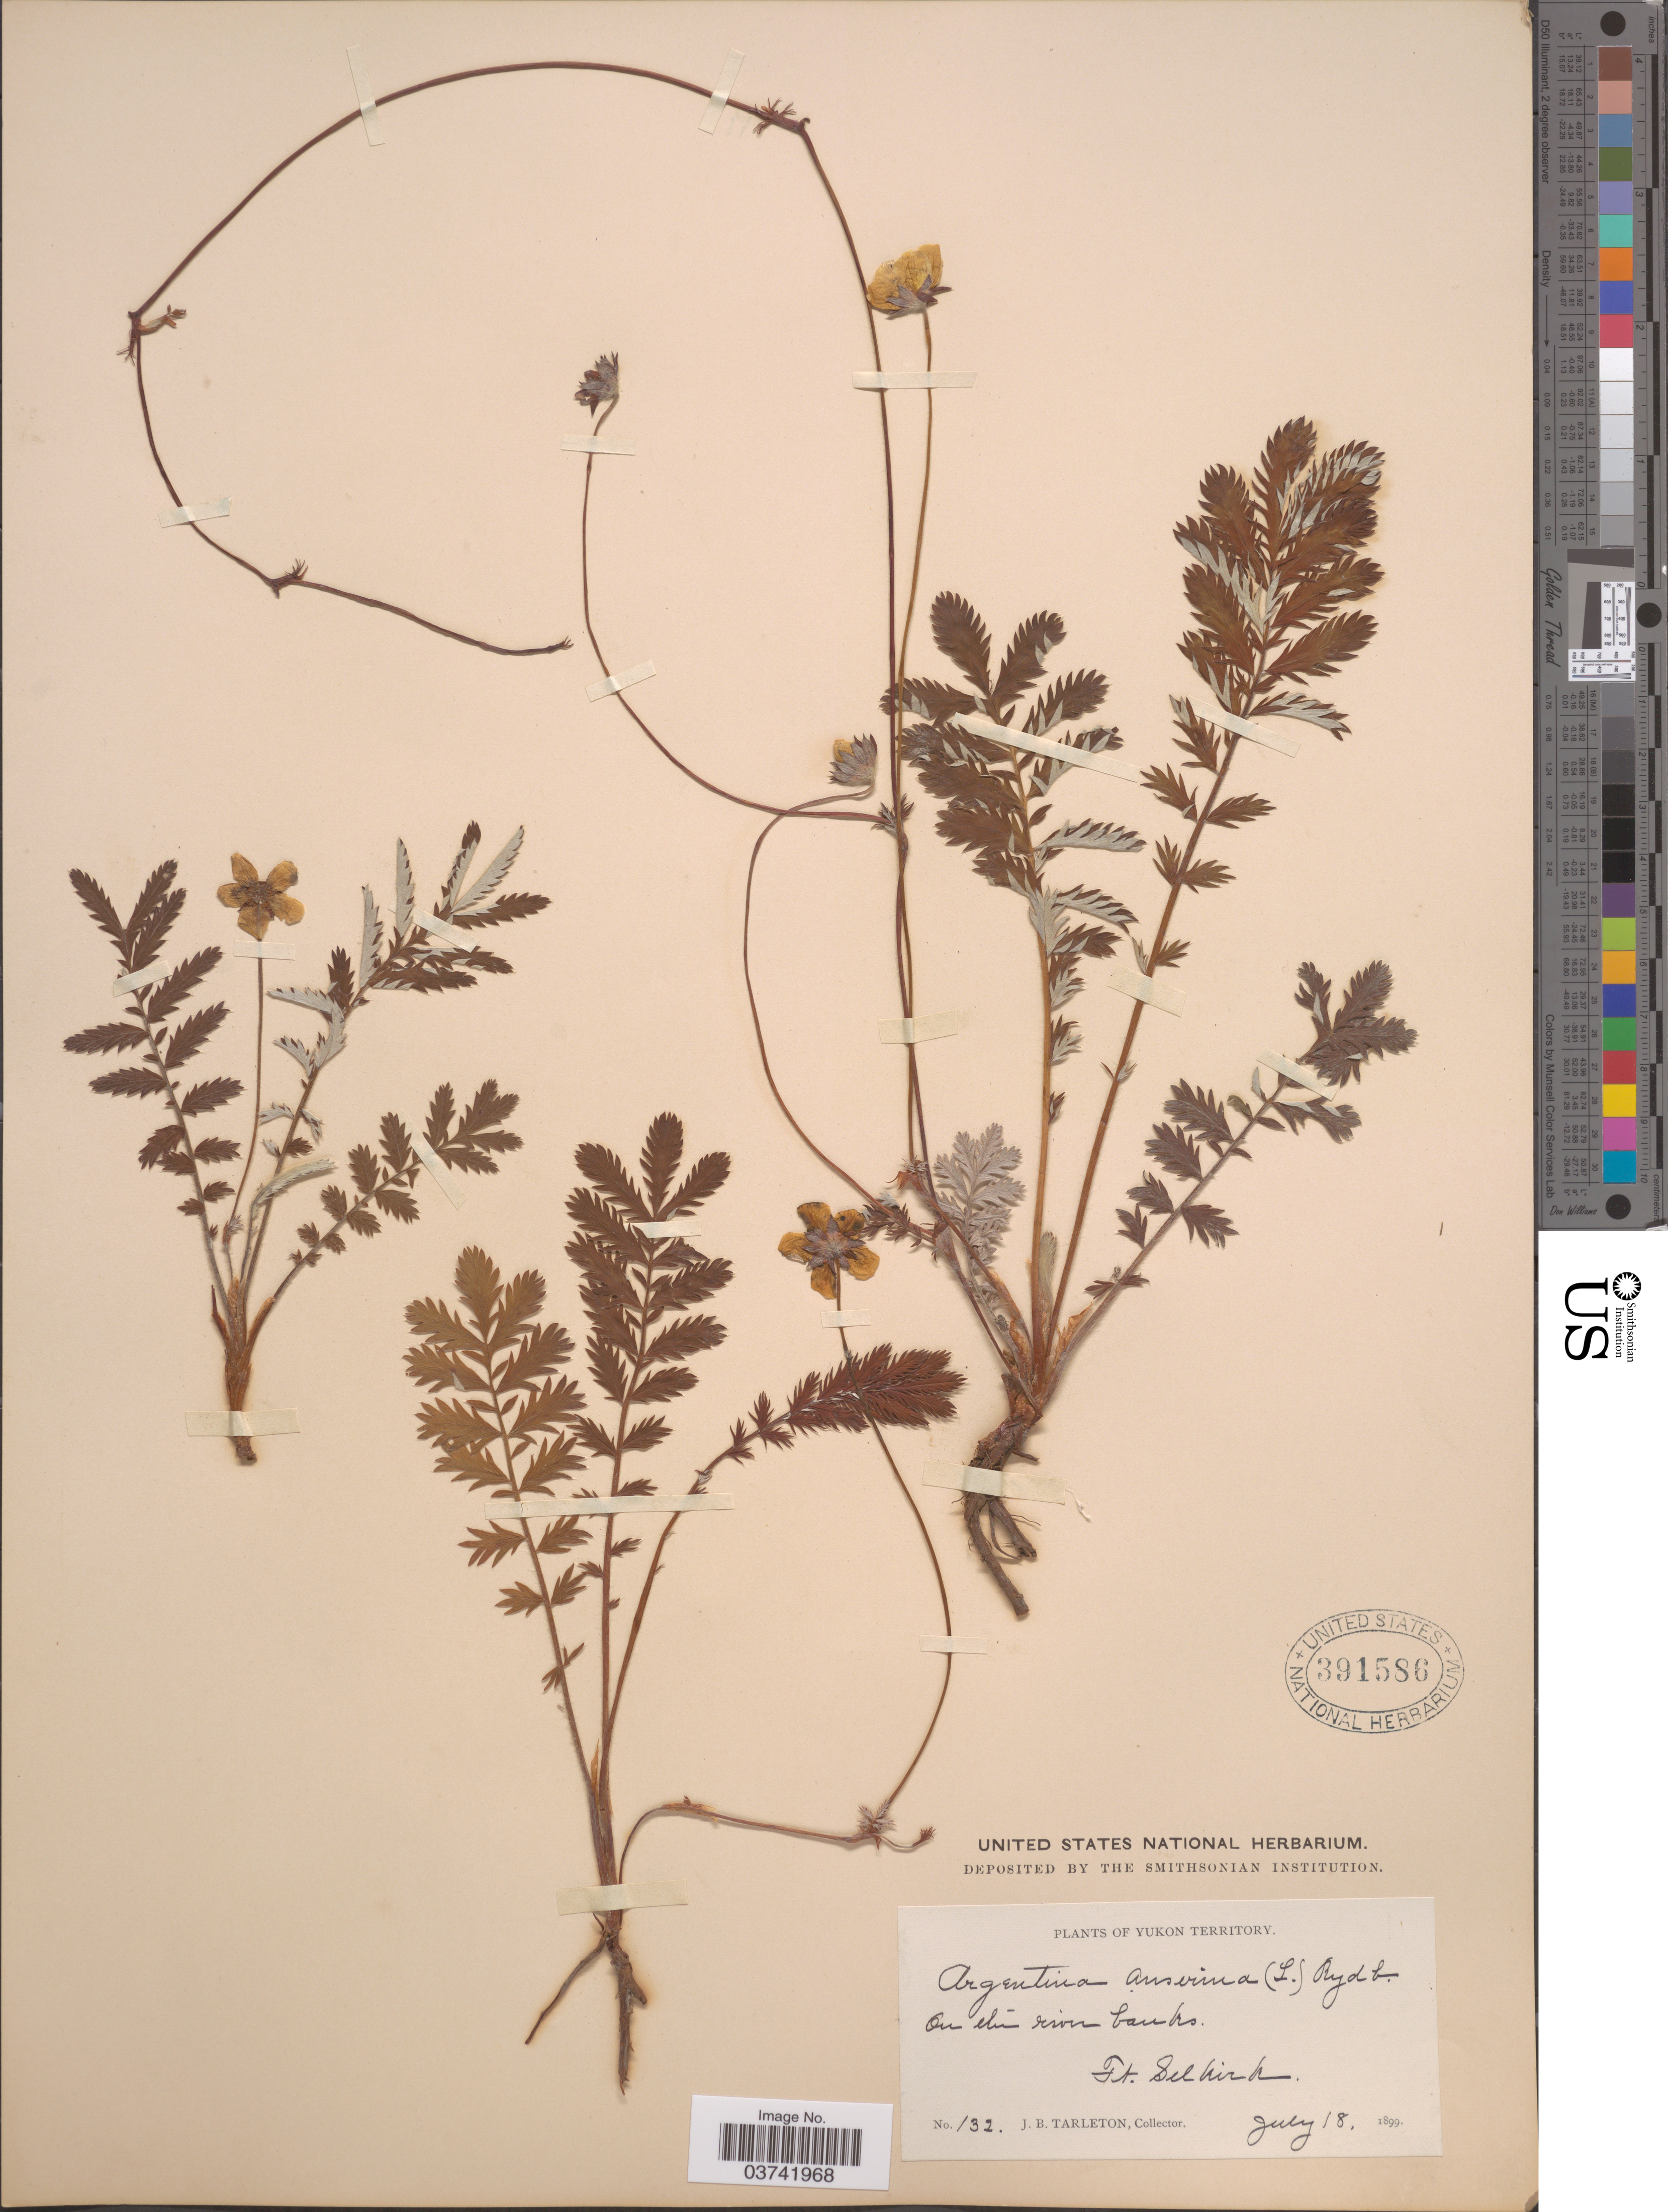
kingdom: Plantae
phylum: Tracheophyta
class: Magnoliopsida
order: Rosales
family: Rosaceae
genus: Potentilla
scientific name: Potentilla yukonensis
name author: Hultén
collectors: J. Tarleton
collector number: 132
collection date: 1899-07-18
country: Canada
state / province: Yukon Territory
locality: Ft. Selkirk.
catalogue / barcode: US 391586